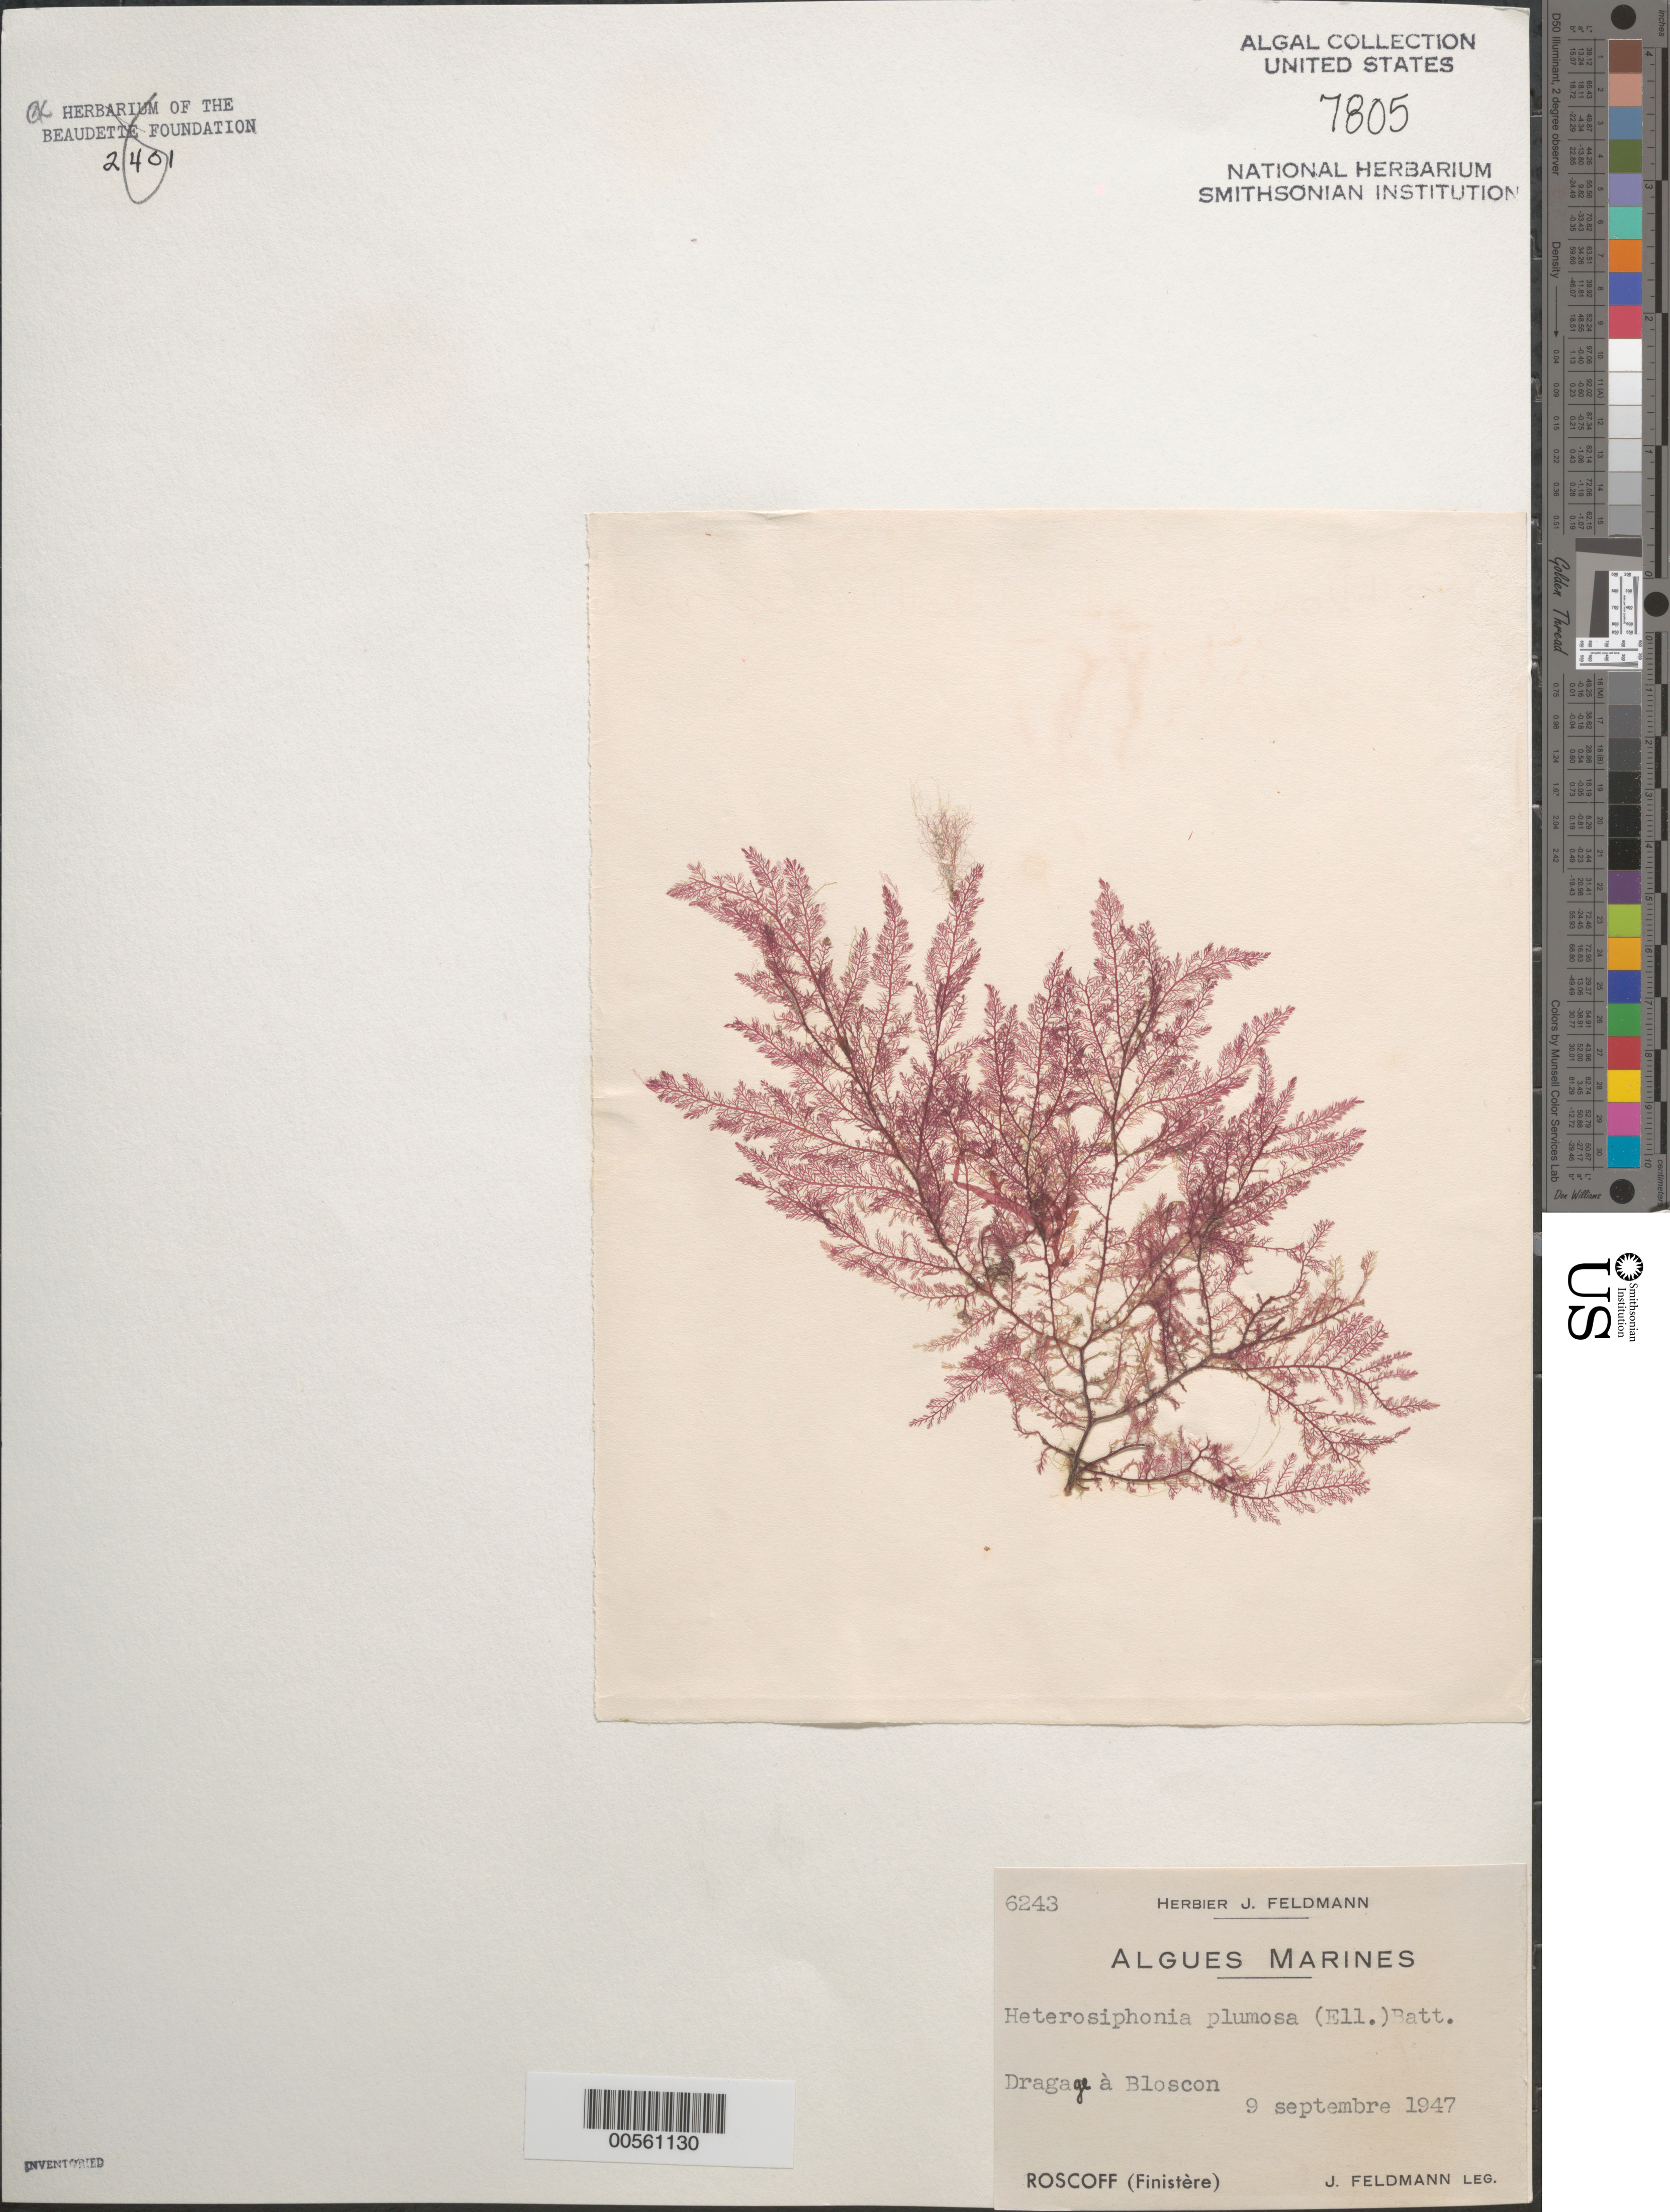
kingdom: Plantae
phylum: Rhodophyta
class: Florideophyceae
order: Ceramiales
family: Dasyaceae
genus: Heterosiphonia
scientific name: Heterosiphonia plumosa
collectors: J. Feldmann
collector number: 6243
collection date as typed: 09 Sep 1947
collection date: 1947-09-09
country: France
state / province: Bretagne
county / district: Finistère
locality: Bloscom, roscoff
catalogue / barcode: US 7805